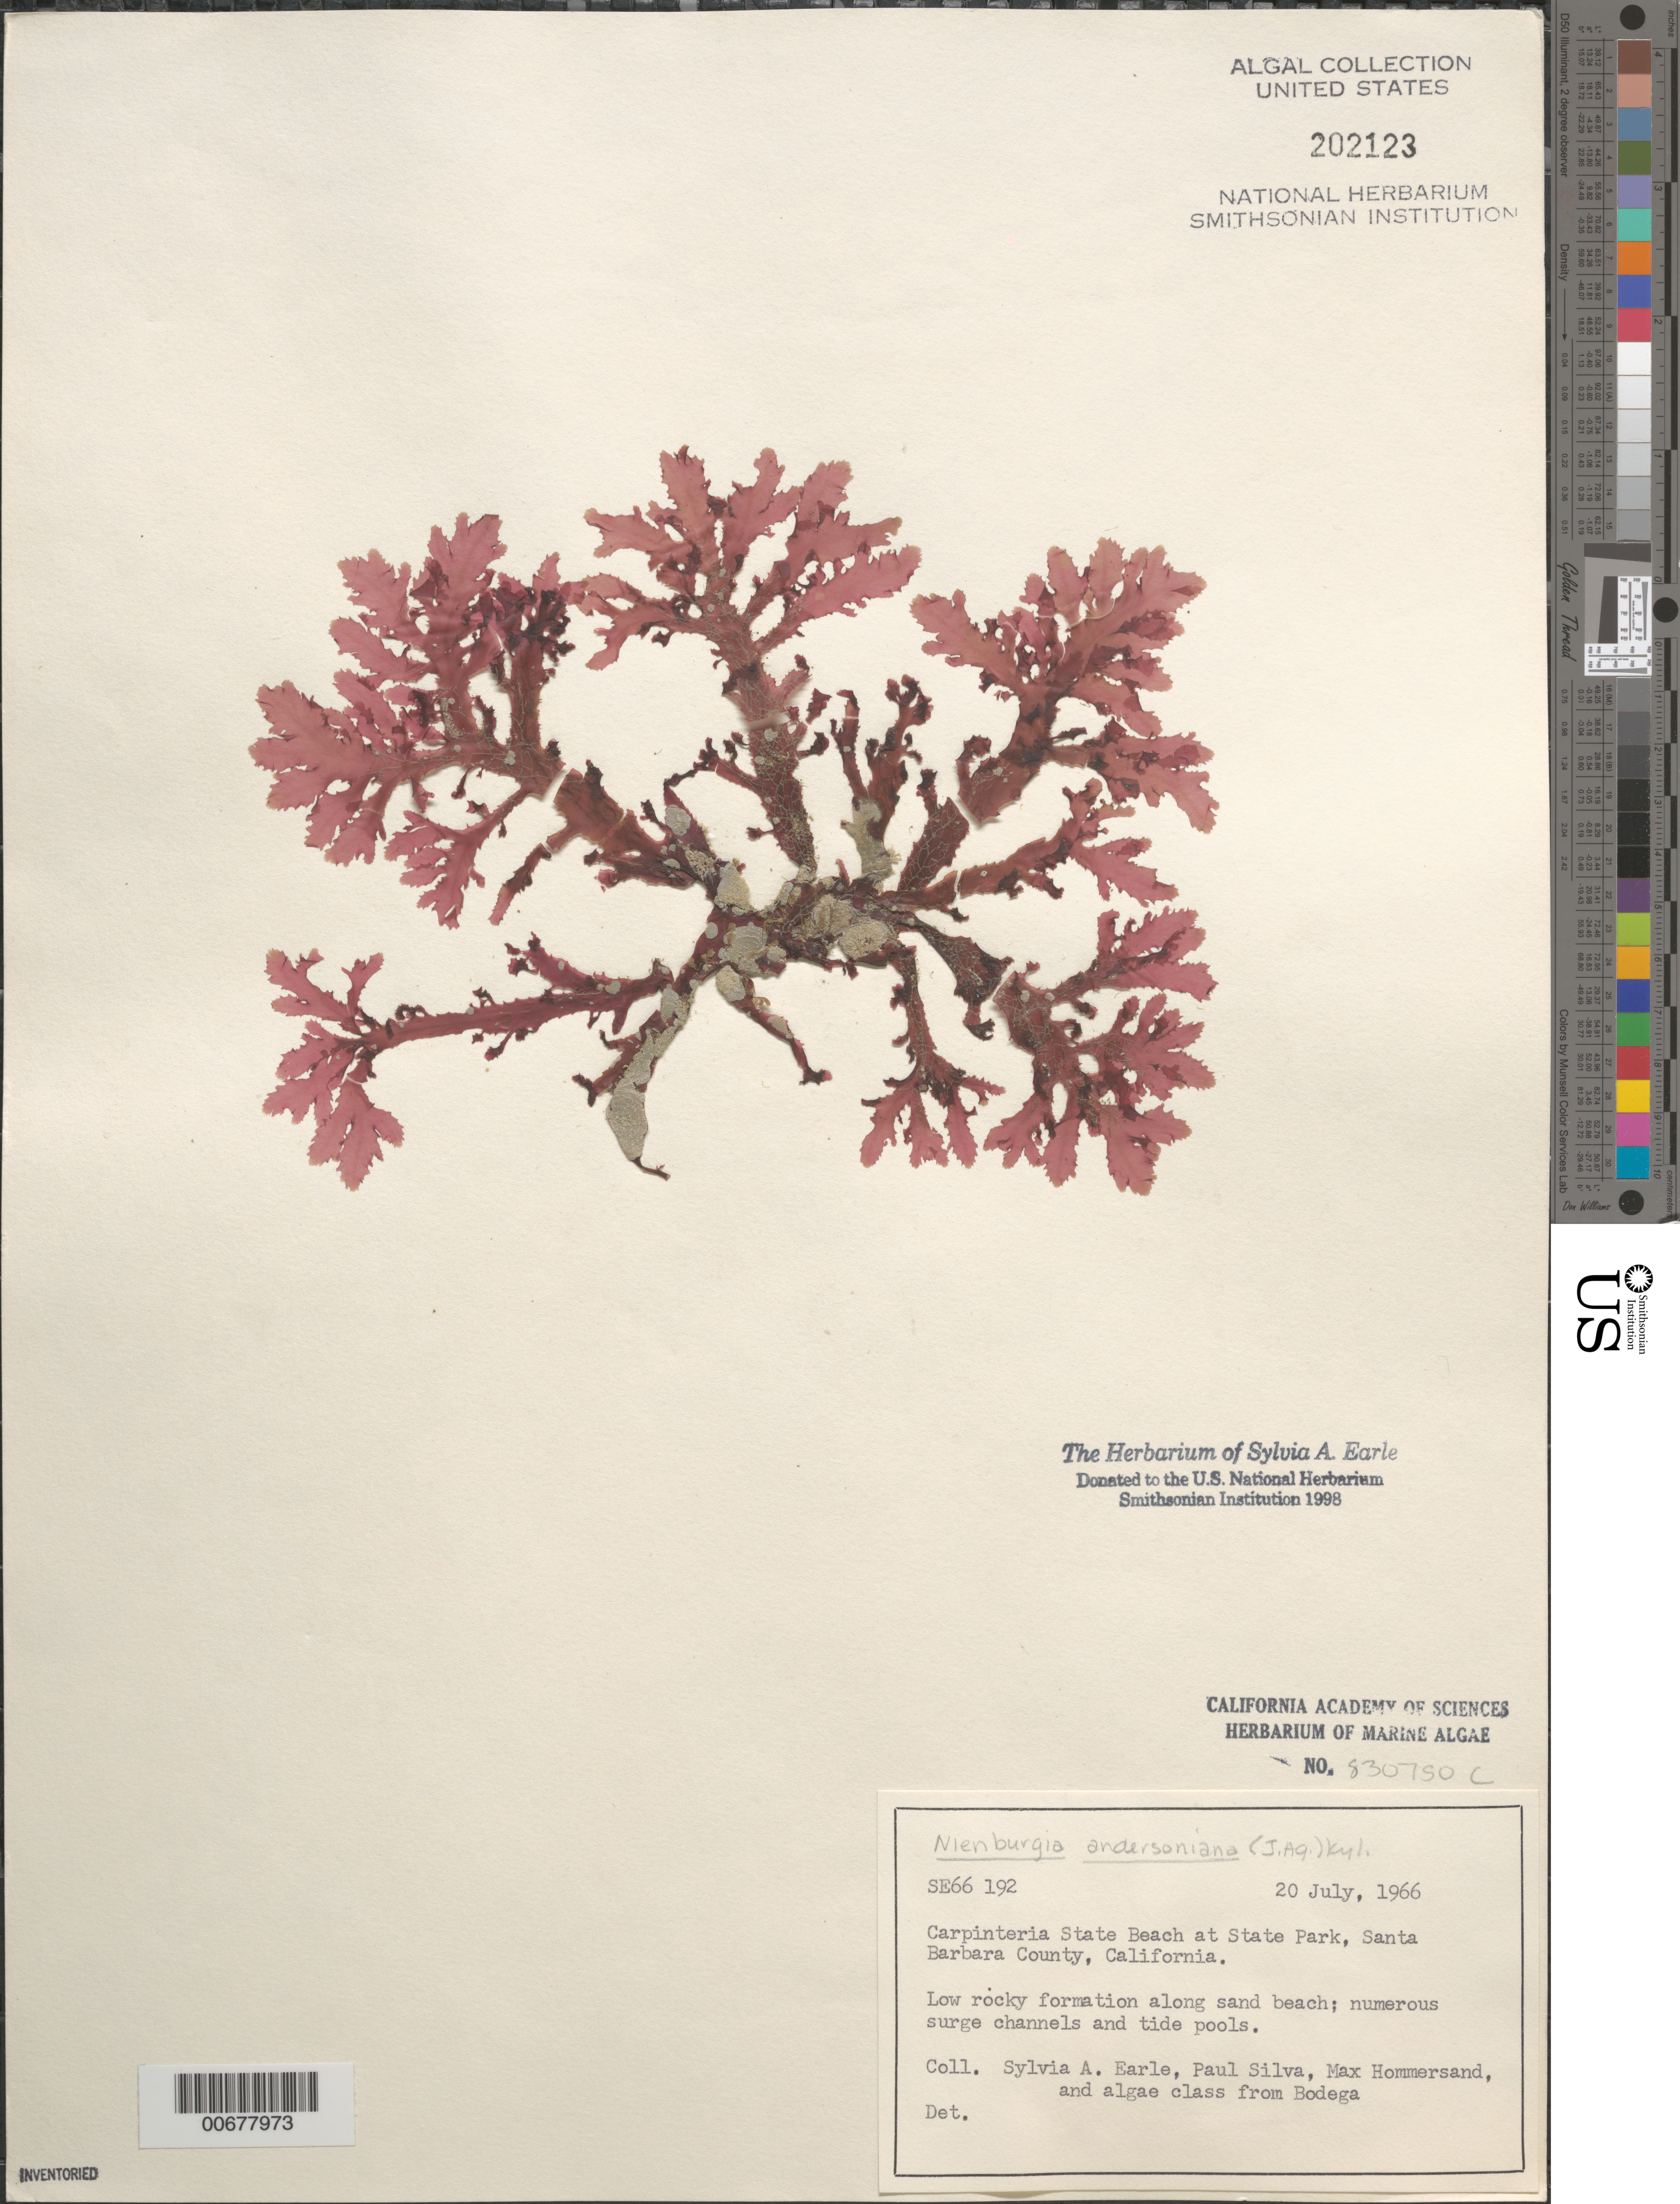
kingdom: Plantae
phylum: Rhodophyta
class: Florideophyceae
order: Ceramiales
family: Delesseriaceae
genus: Nienburgia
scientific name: Nienburgia andersoniana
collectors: S. A. Earle, P. C. Silva, M. H. Hommersand & Bodega Algae Class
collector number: SE 66192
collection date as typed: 20 Jul 1966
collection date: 1966-07-20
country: United States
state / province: California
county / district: Santa Barbara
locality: Carpinteria State Beach, State Park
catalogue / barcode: US 202123